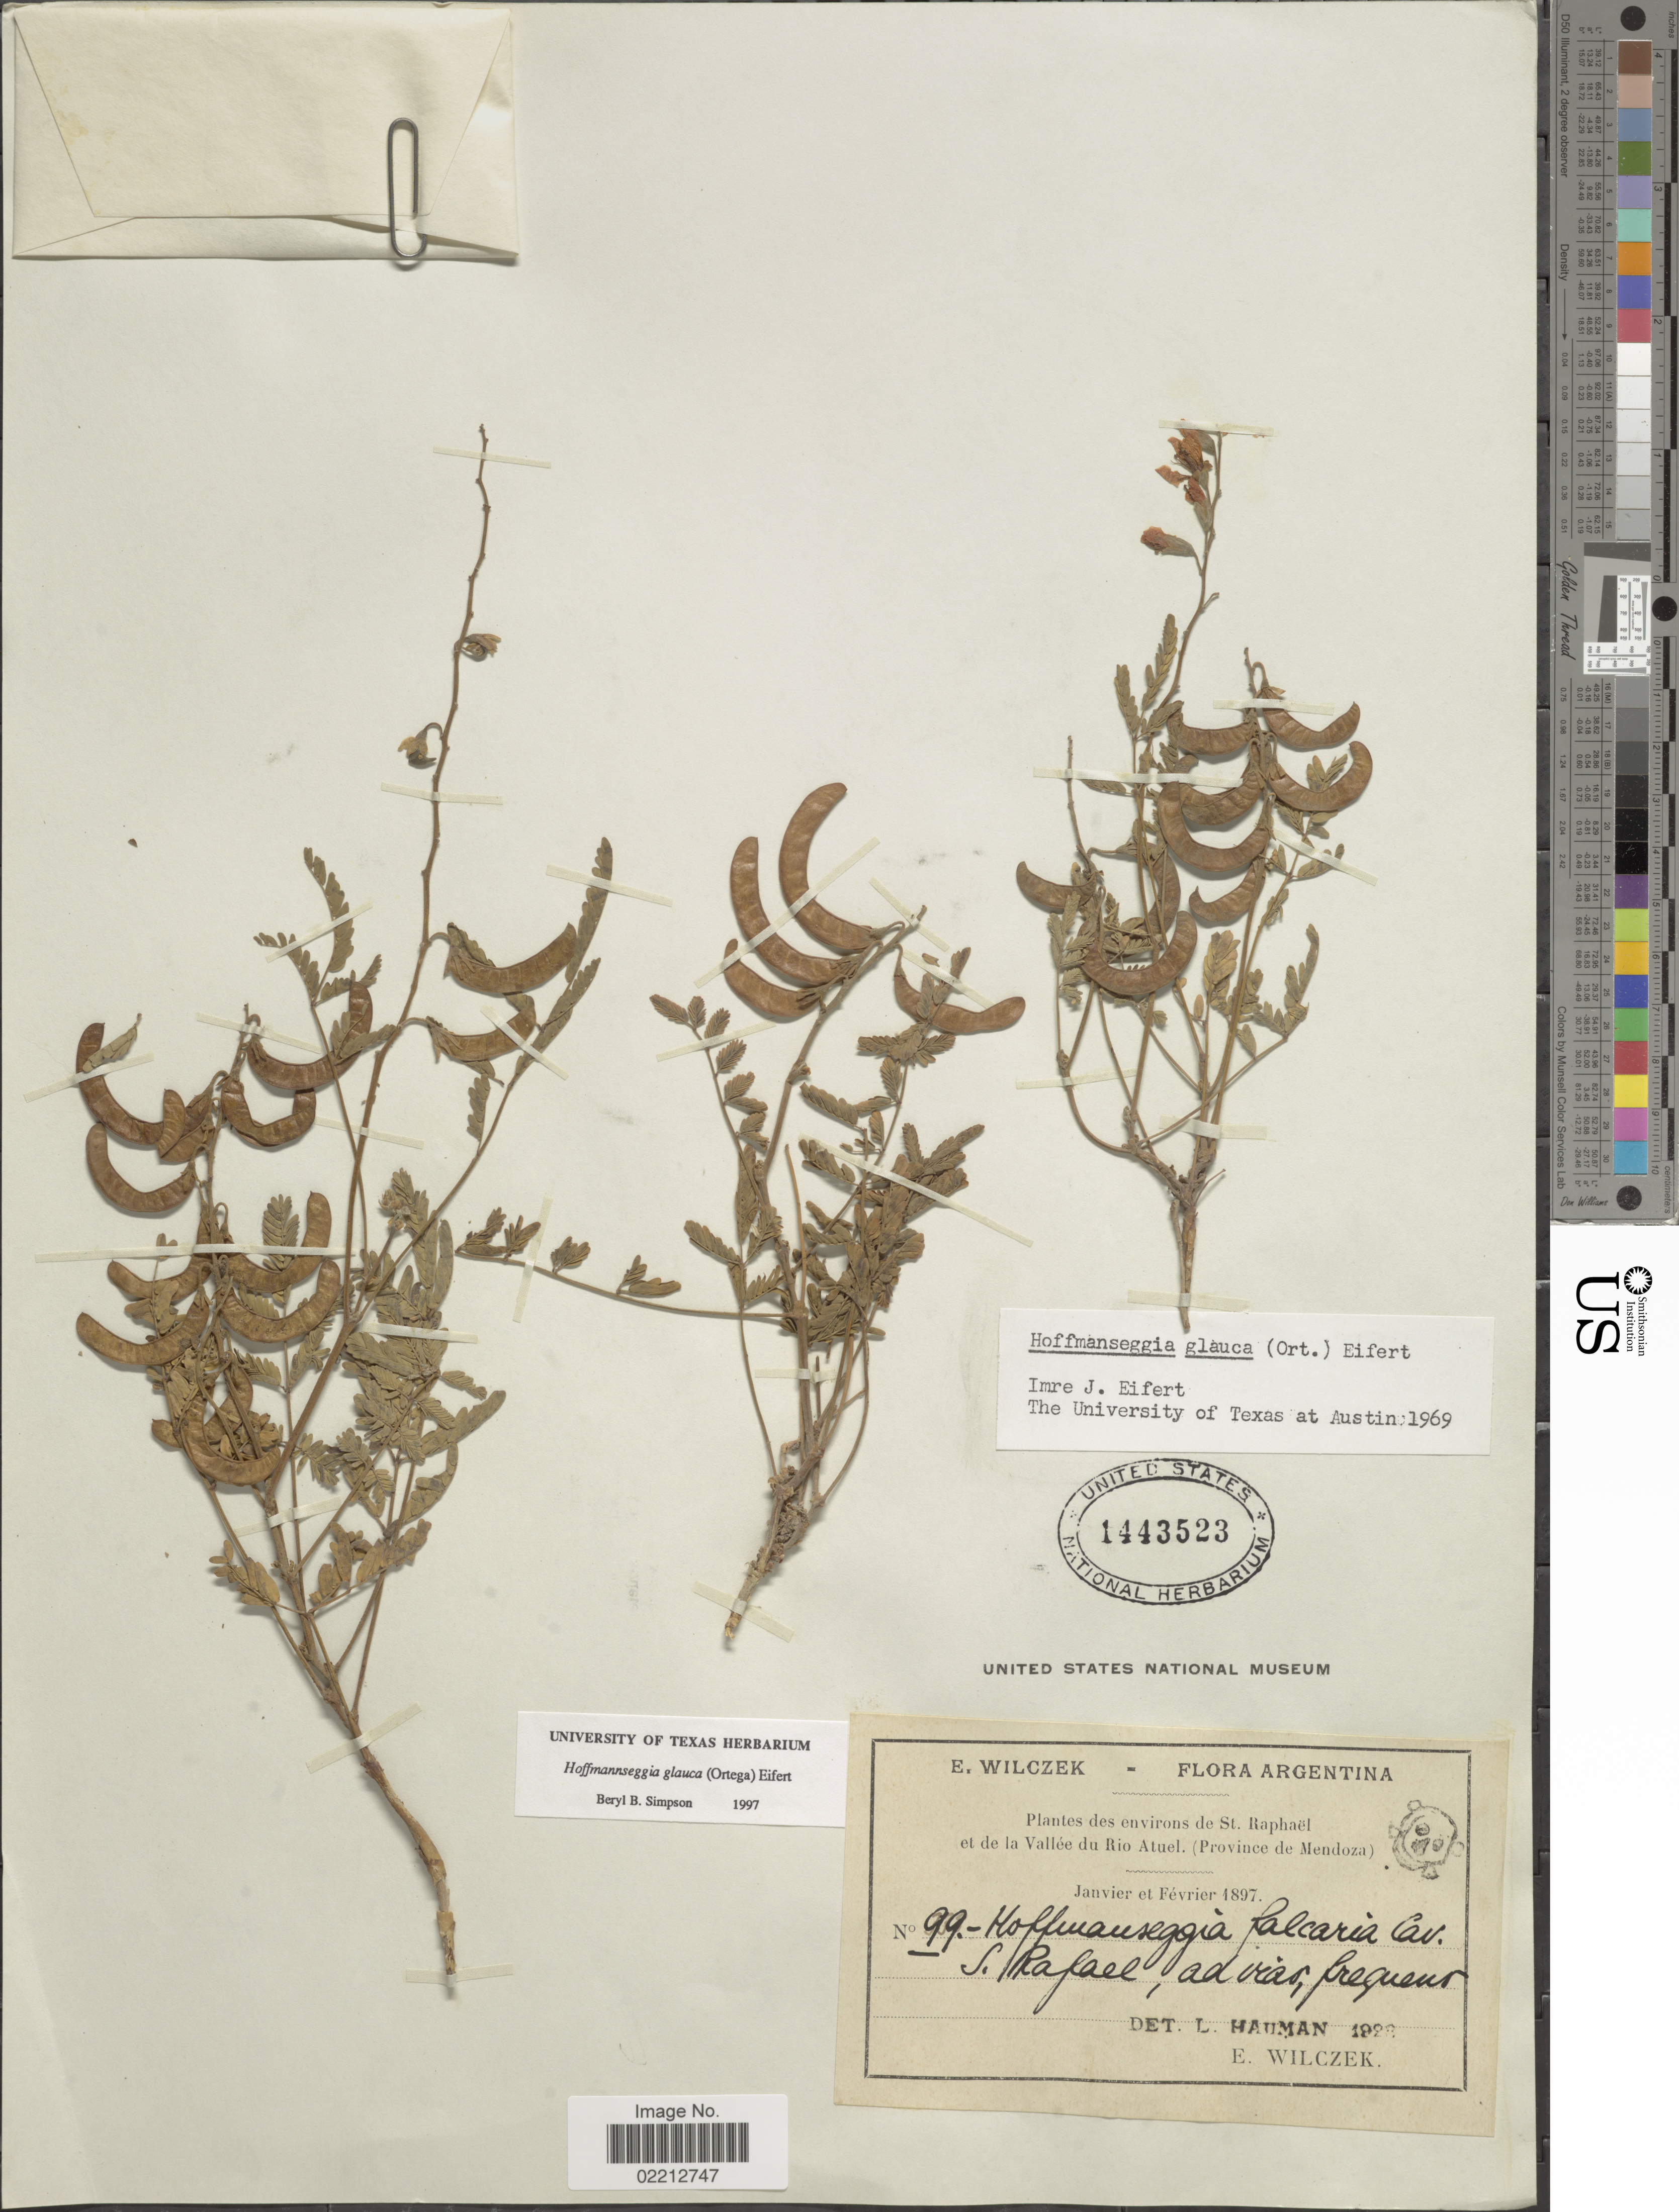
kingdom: Plantae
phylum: Tracheophyta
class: Magnoliopsida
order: Fabales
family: Fabaceae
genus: Hoffmannseggia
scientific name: Hoffmannseggia glauca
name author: (Ortega) Eifert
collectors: E. Wilczek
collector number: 99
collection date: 1897-01/1897-02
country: Argentina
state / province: Mendoza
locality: St. Raphael et de la Vallee du Rio Atuel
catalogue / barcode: US 1443523